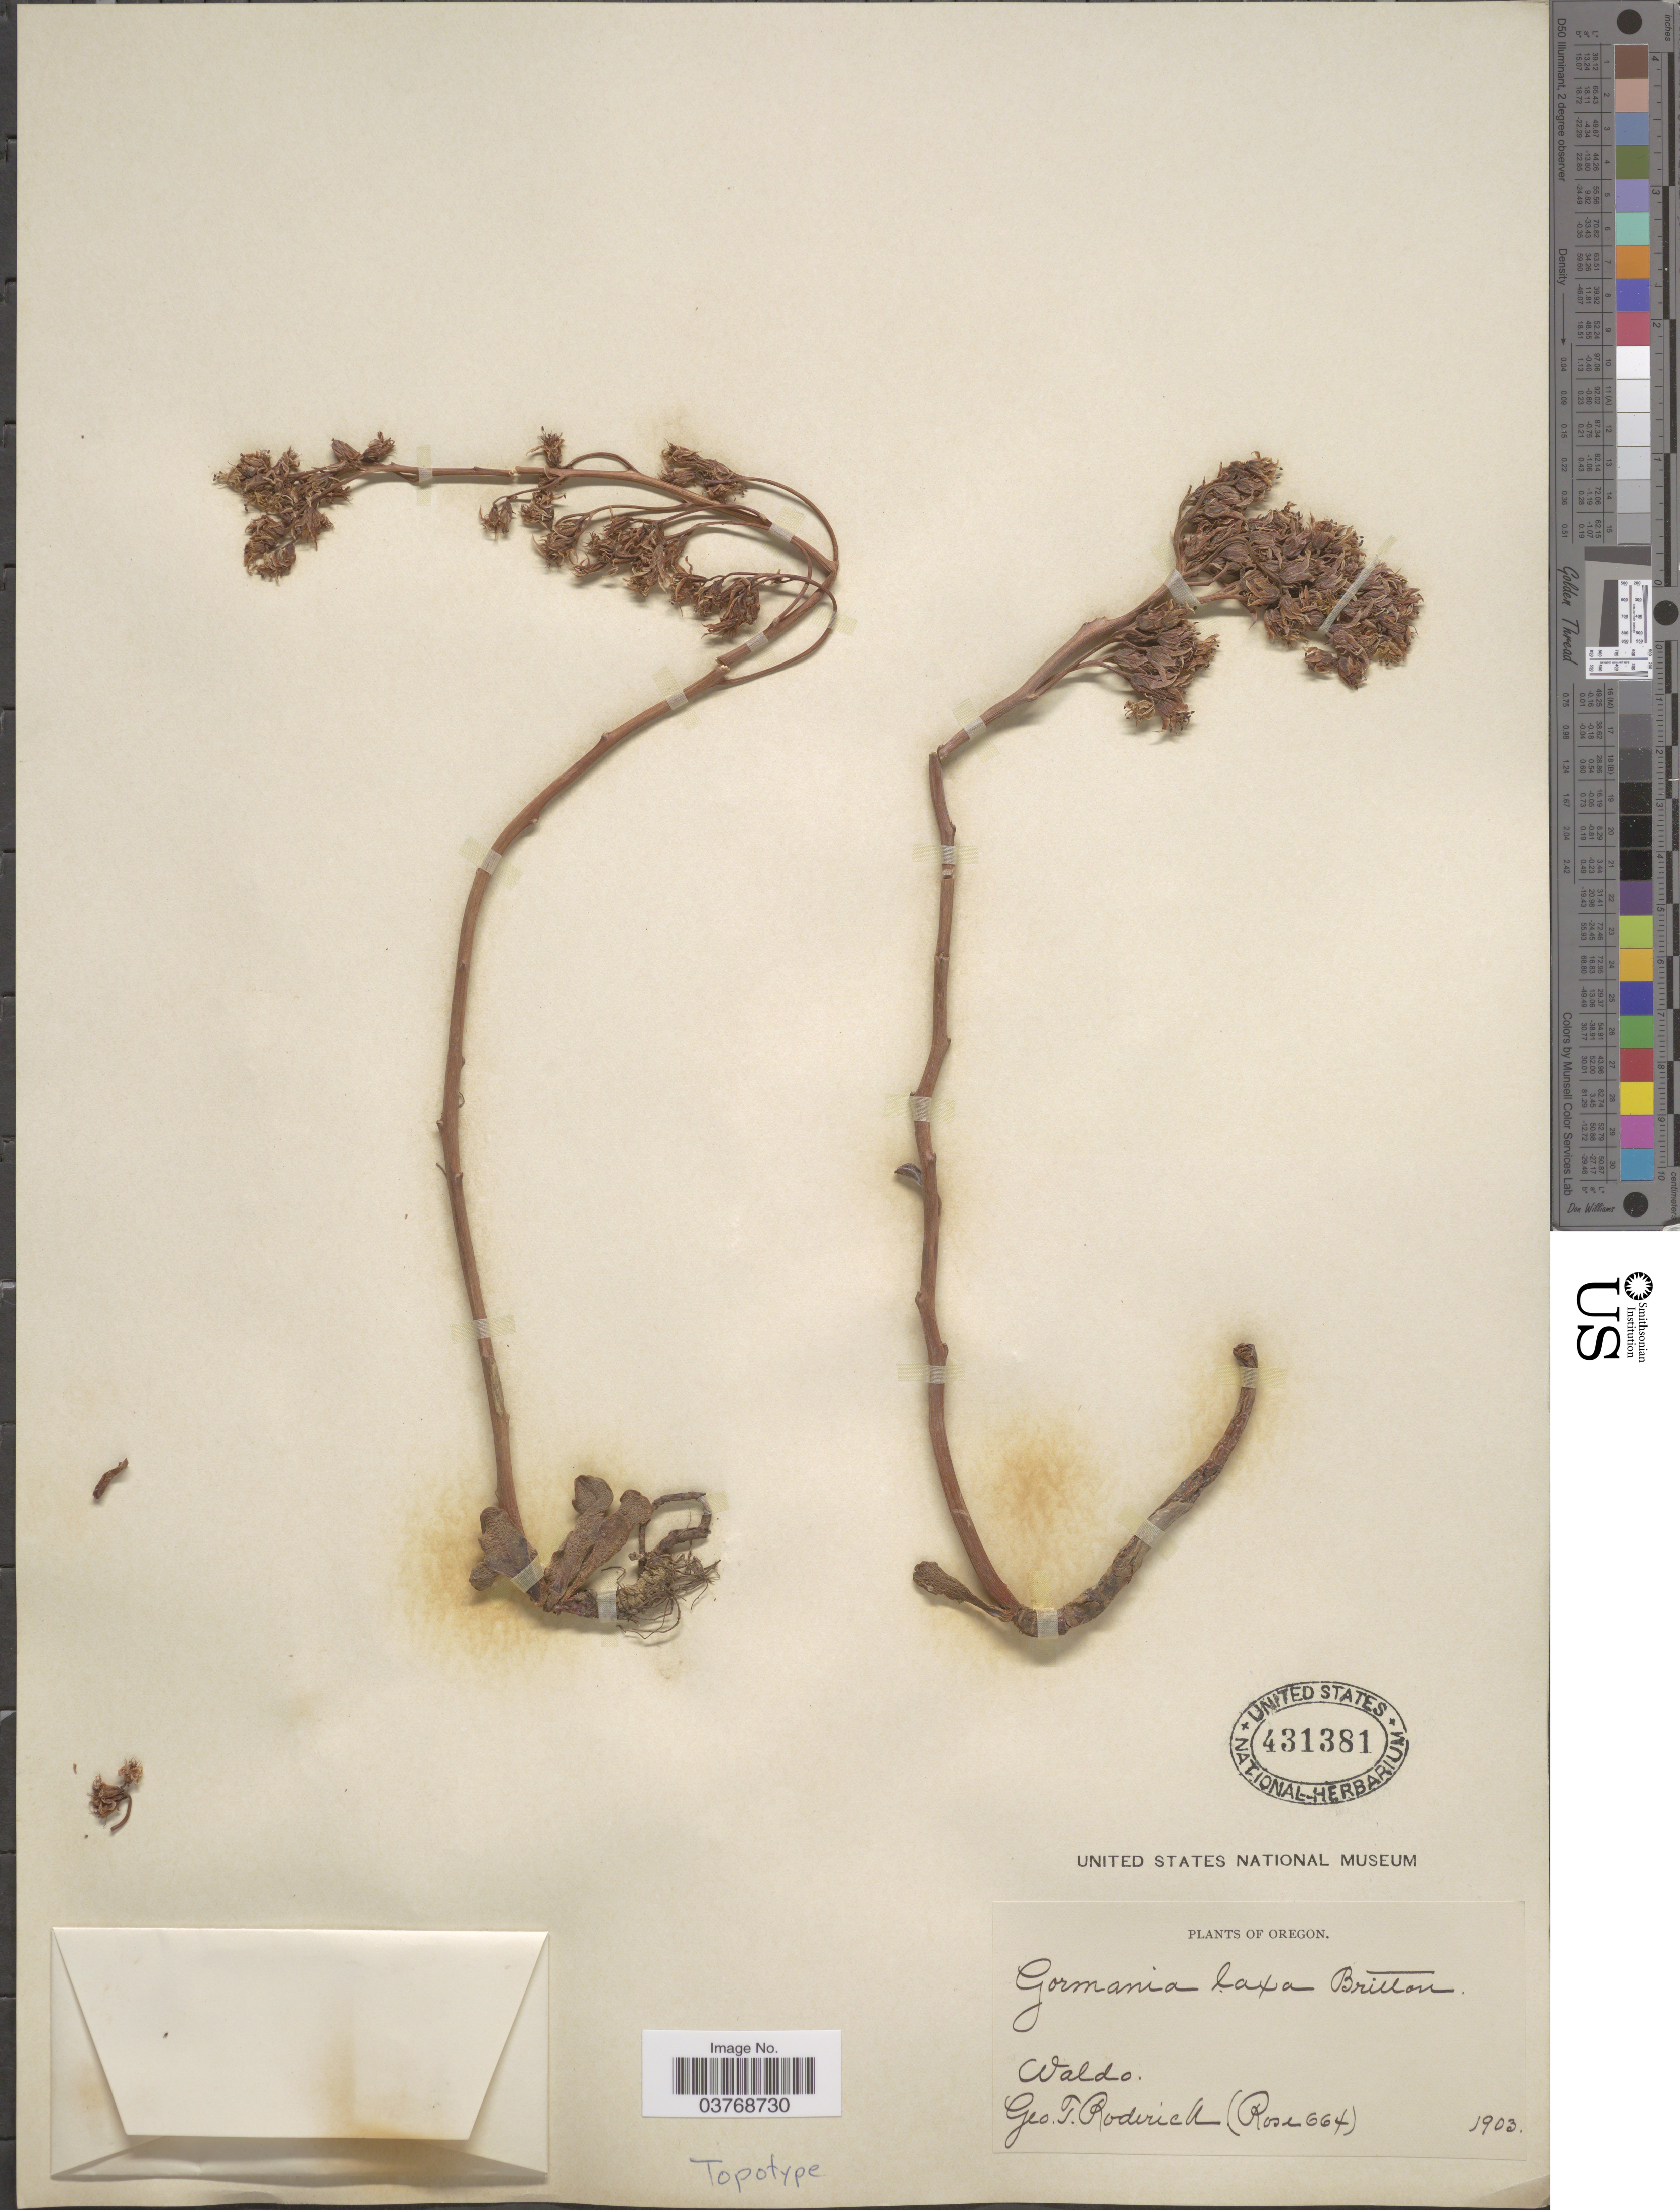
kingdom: Plantae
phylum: Tracheophyta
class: Magnoliopsida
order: Saxifragales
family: Crassulaceae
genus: Sedum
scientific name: Sedum laxum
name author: (Britton) A. Berger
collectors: G. Roderick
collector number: Rose664?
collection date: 1903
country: United States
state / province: Oregon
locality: Waldo.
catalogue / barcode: US 431381